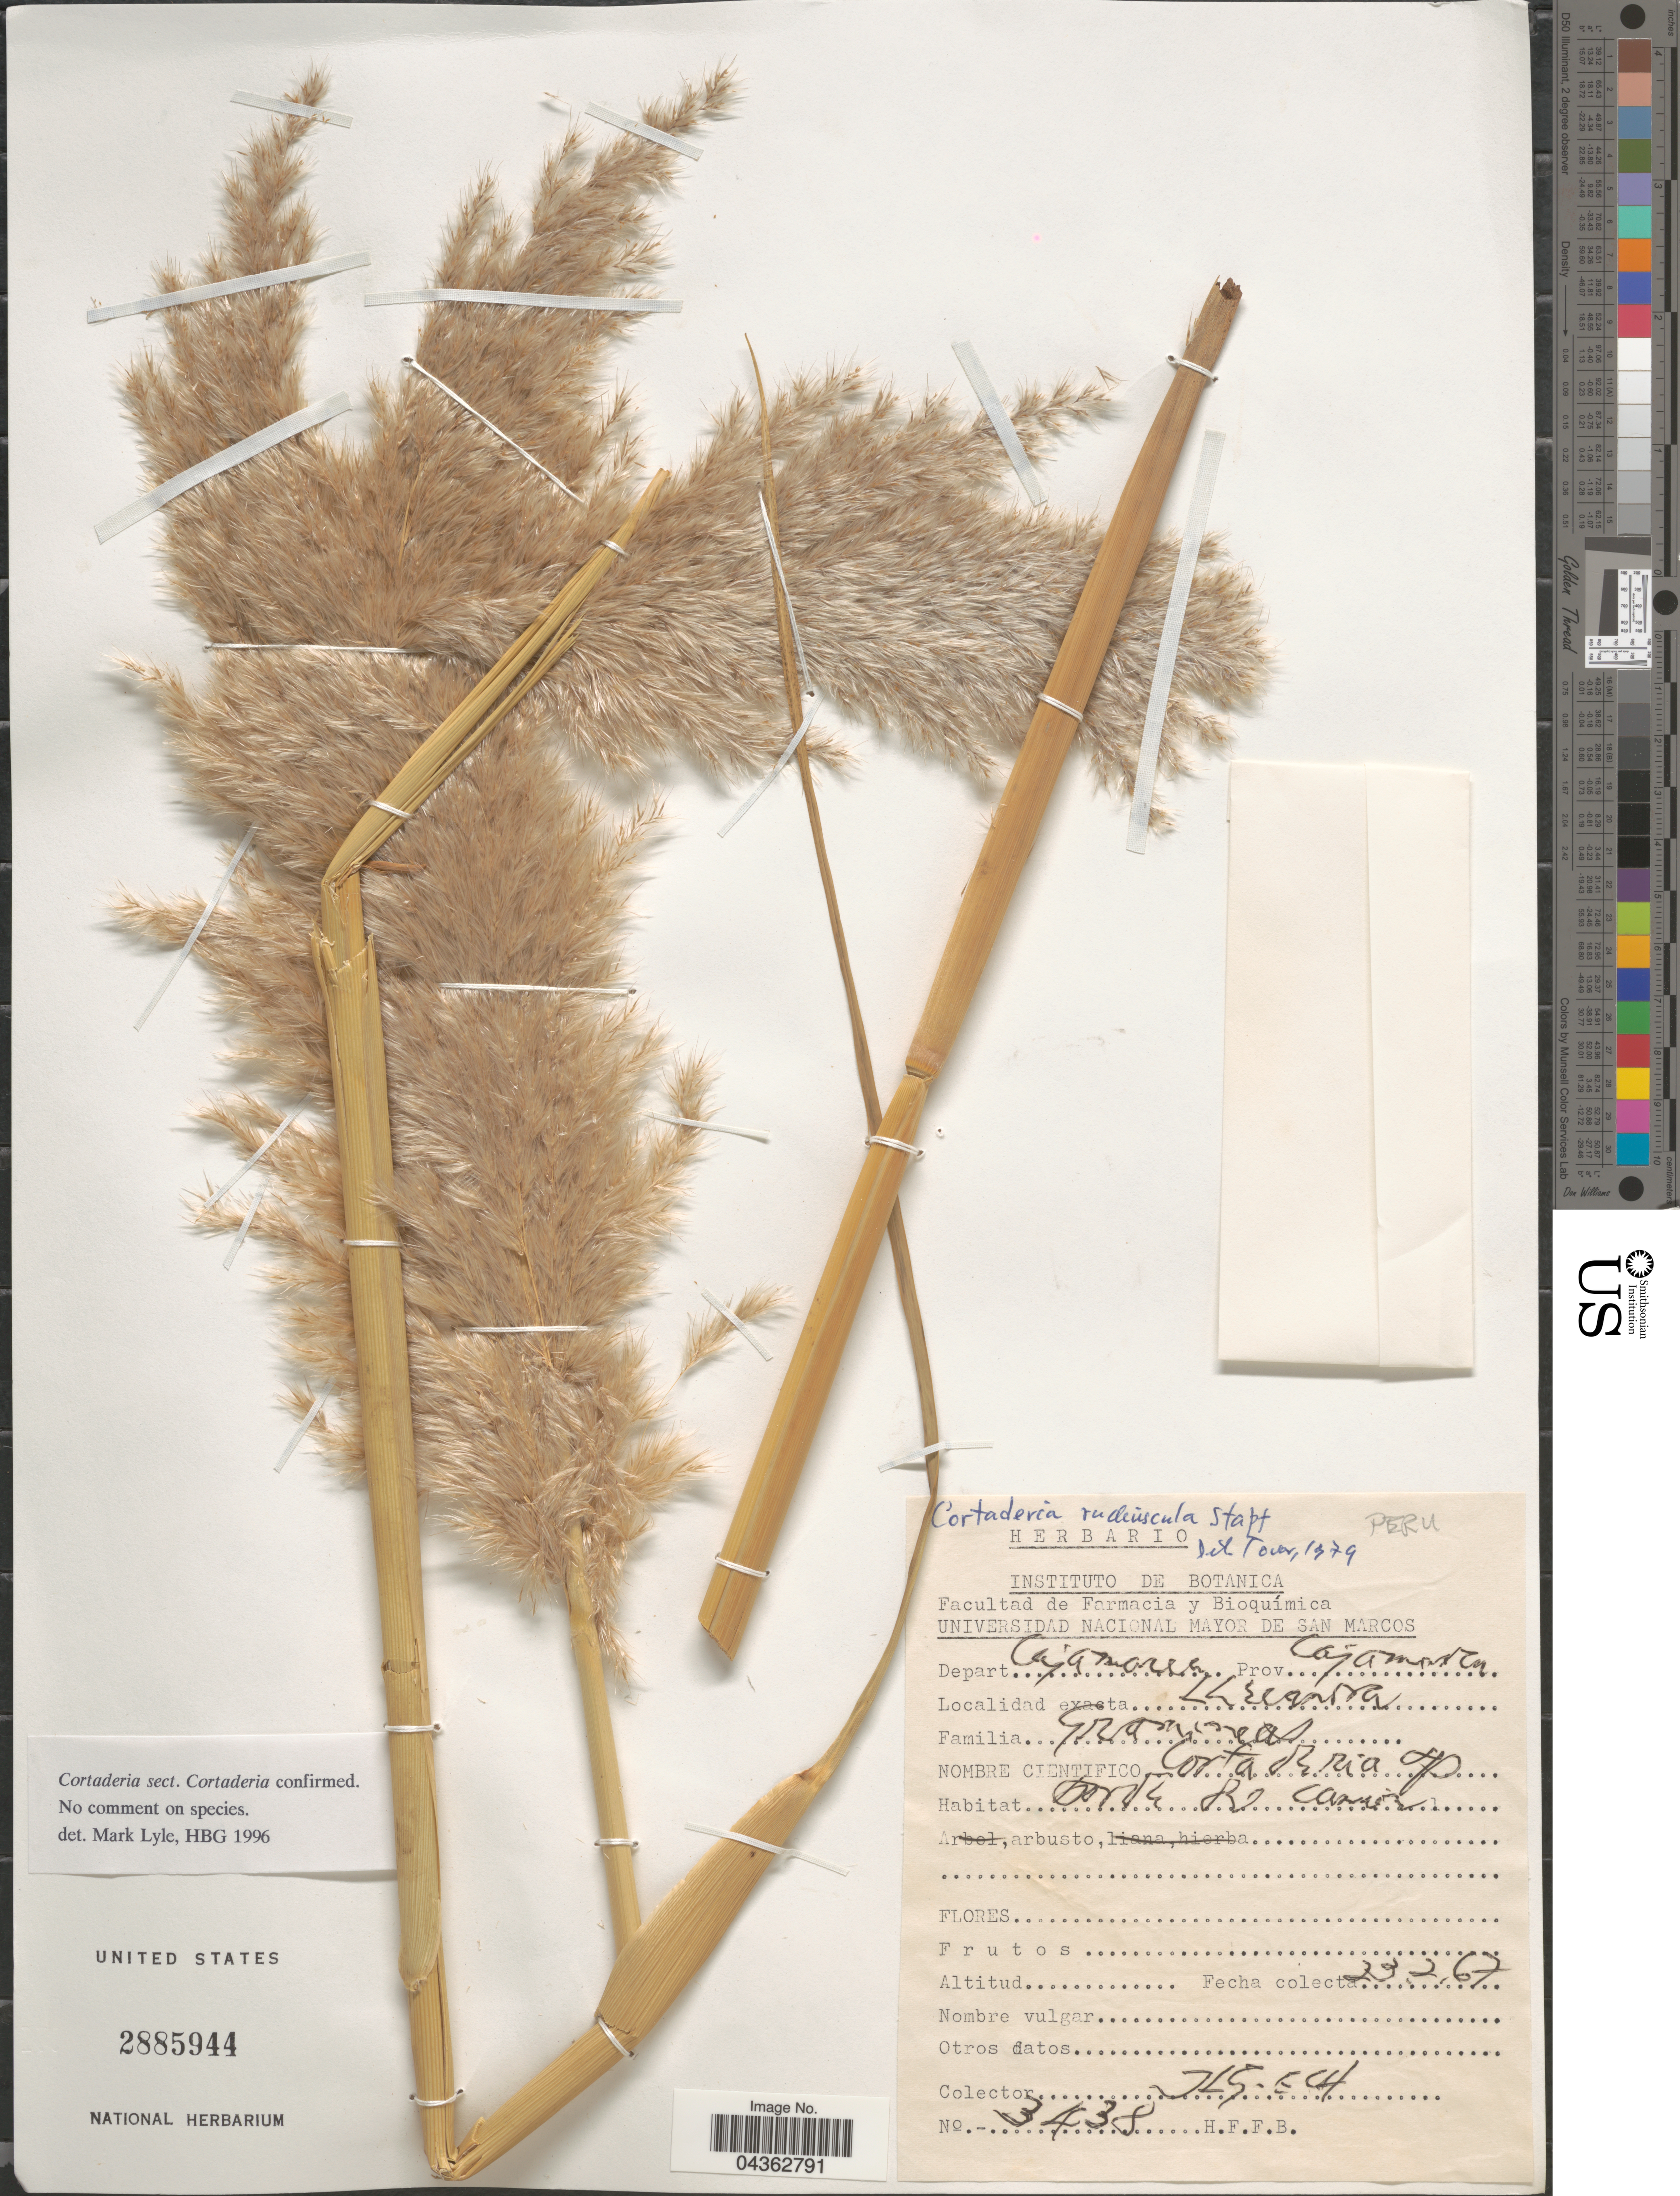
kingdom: Plantae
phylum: Tracheophyta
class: Liliopsida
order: Poales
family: Poaceae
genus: Cortaderia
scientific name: Cortaderia rudiuscula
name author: Stapf in Gardner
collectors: J. L. S. & E. C. H.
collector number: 3438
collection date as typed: Transcribed d/m/y: 23/2/67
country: Peru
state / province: Cajamarca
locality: Depart. Cajamarca. Llacanora.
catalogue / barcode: US 2885944